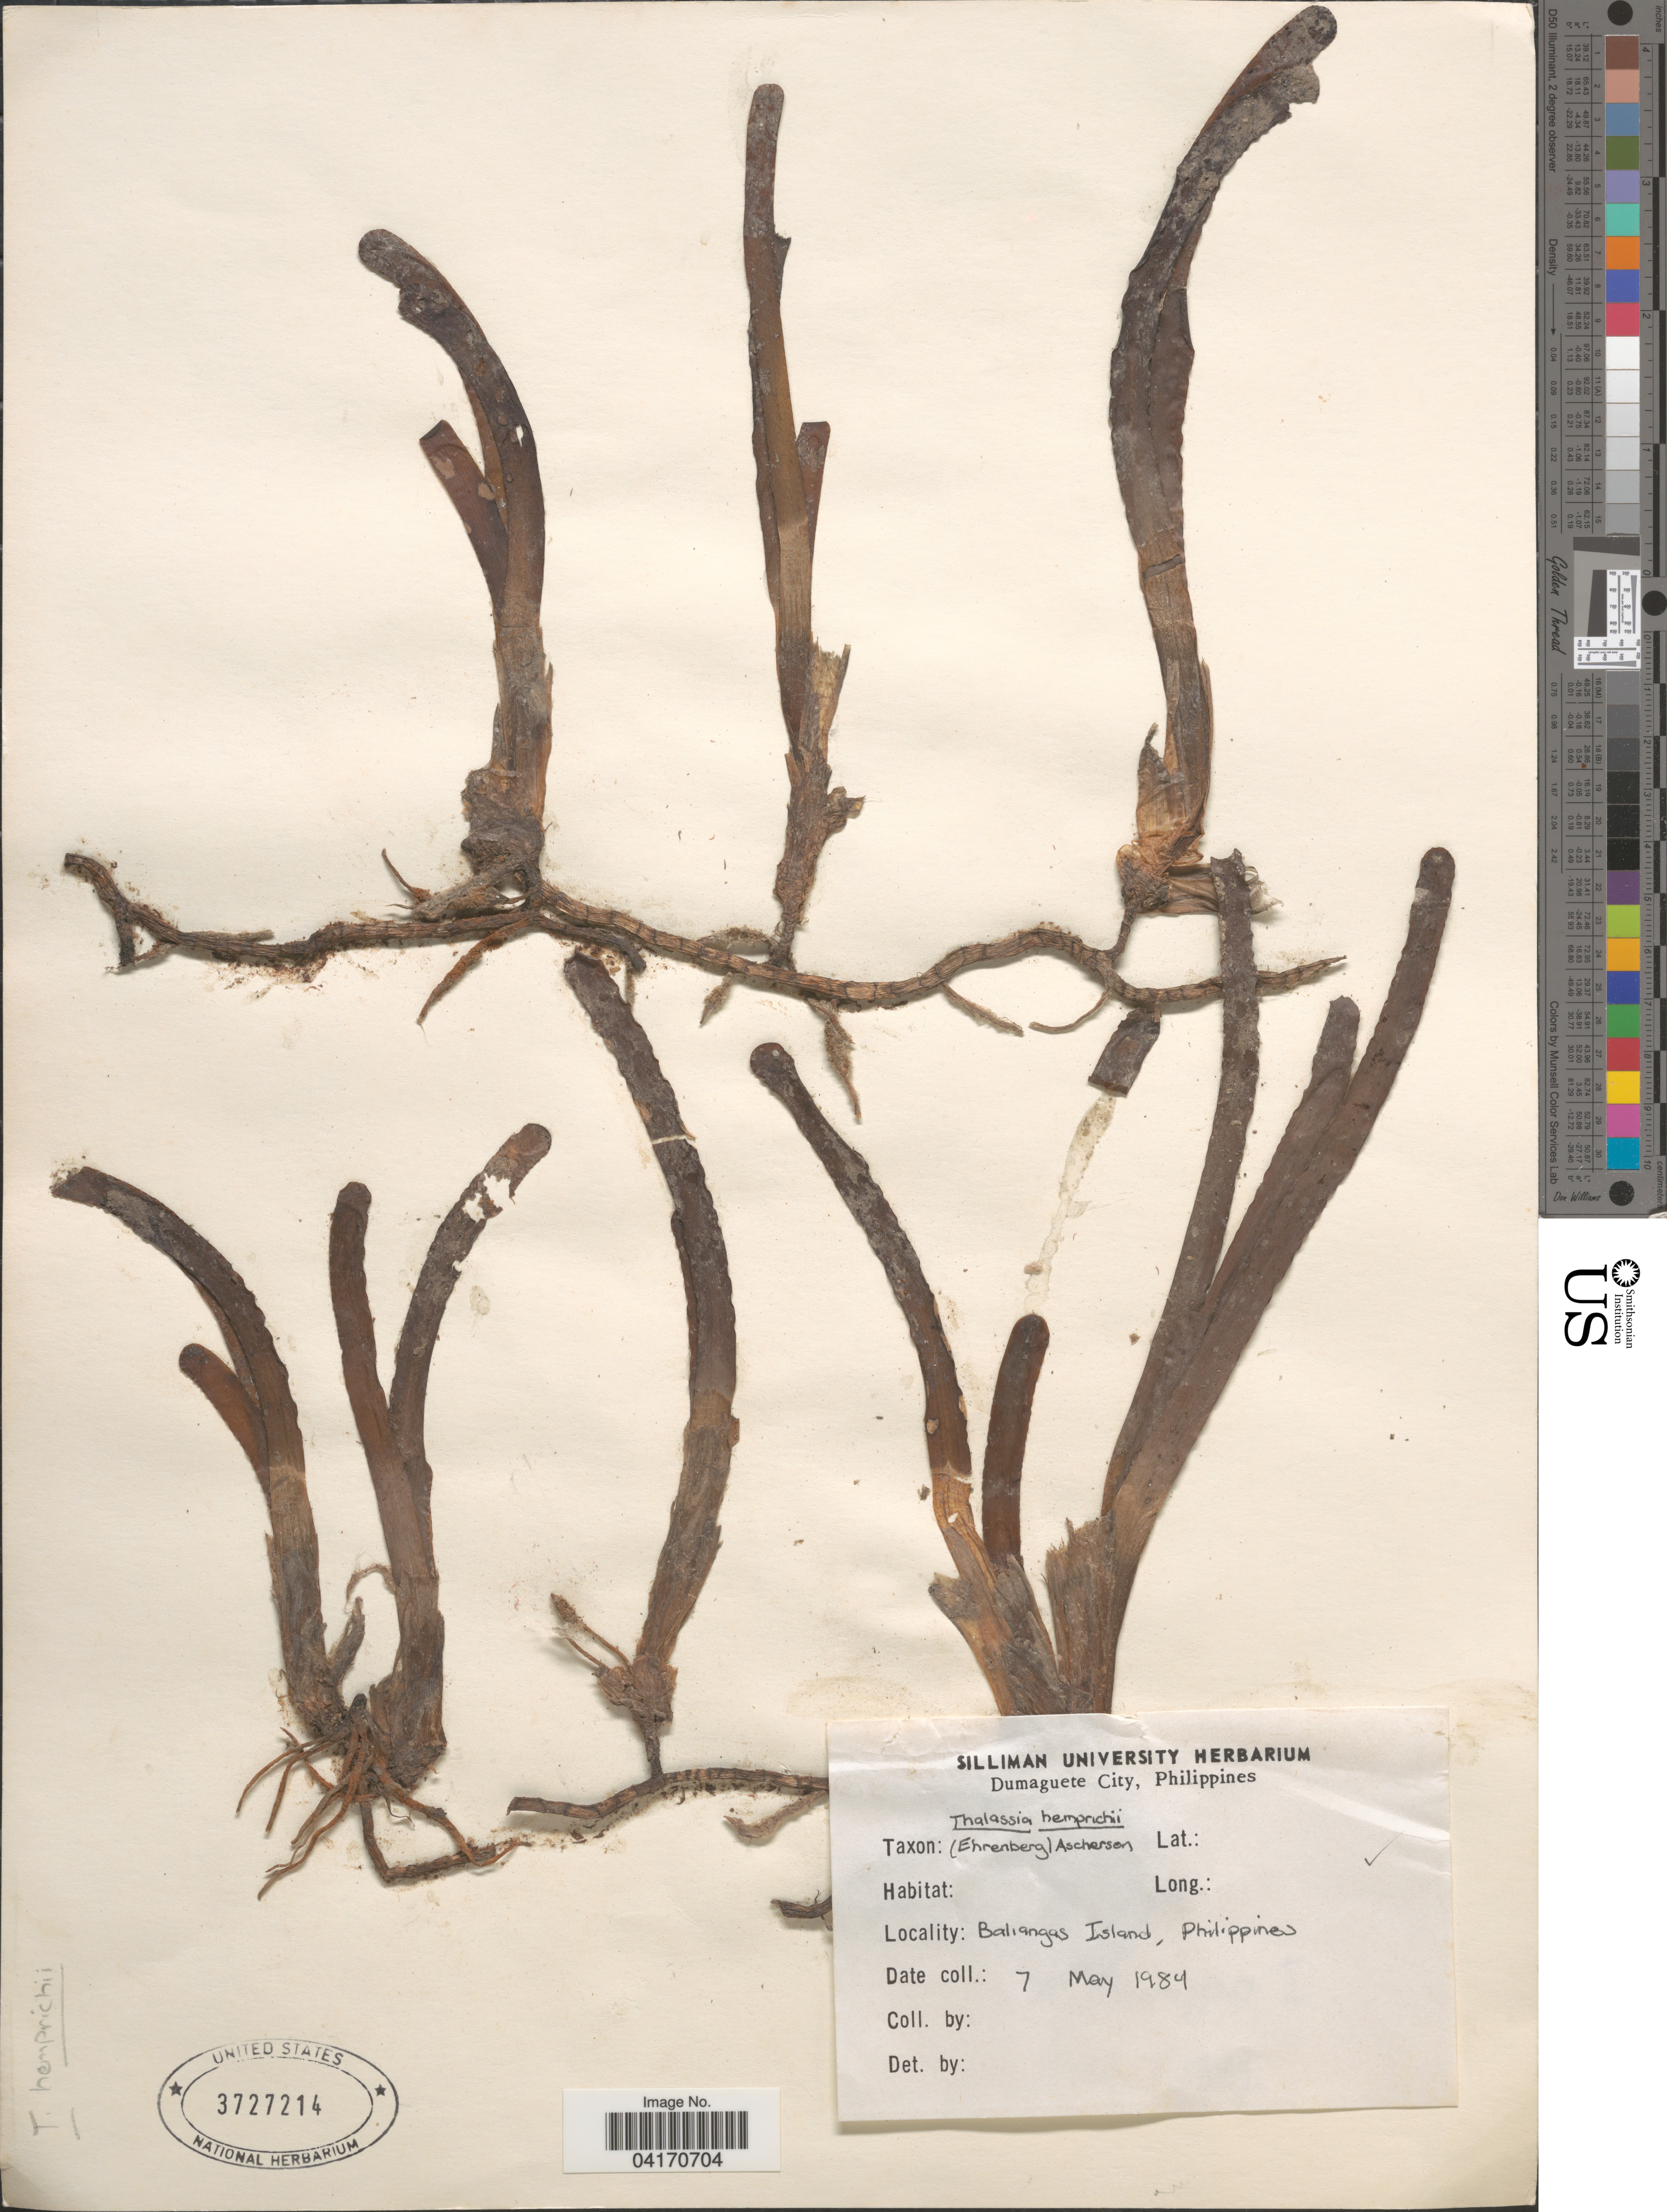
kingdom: Plantae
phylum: Tracheophyta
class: Liliopsida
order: Alismatales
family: Hydrocharitaceae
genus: Thalassia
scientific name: Thalassia hemprichii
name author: Asch.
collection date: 1984-05-07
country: Philippines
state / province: Northern Mindanao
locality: Baliangas Island.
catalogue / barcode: US 3727214